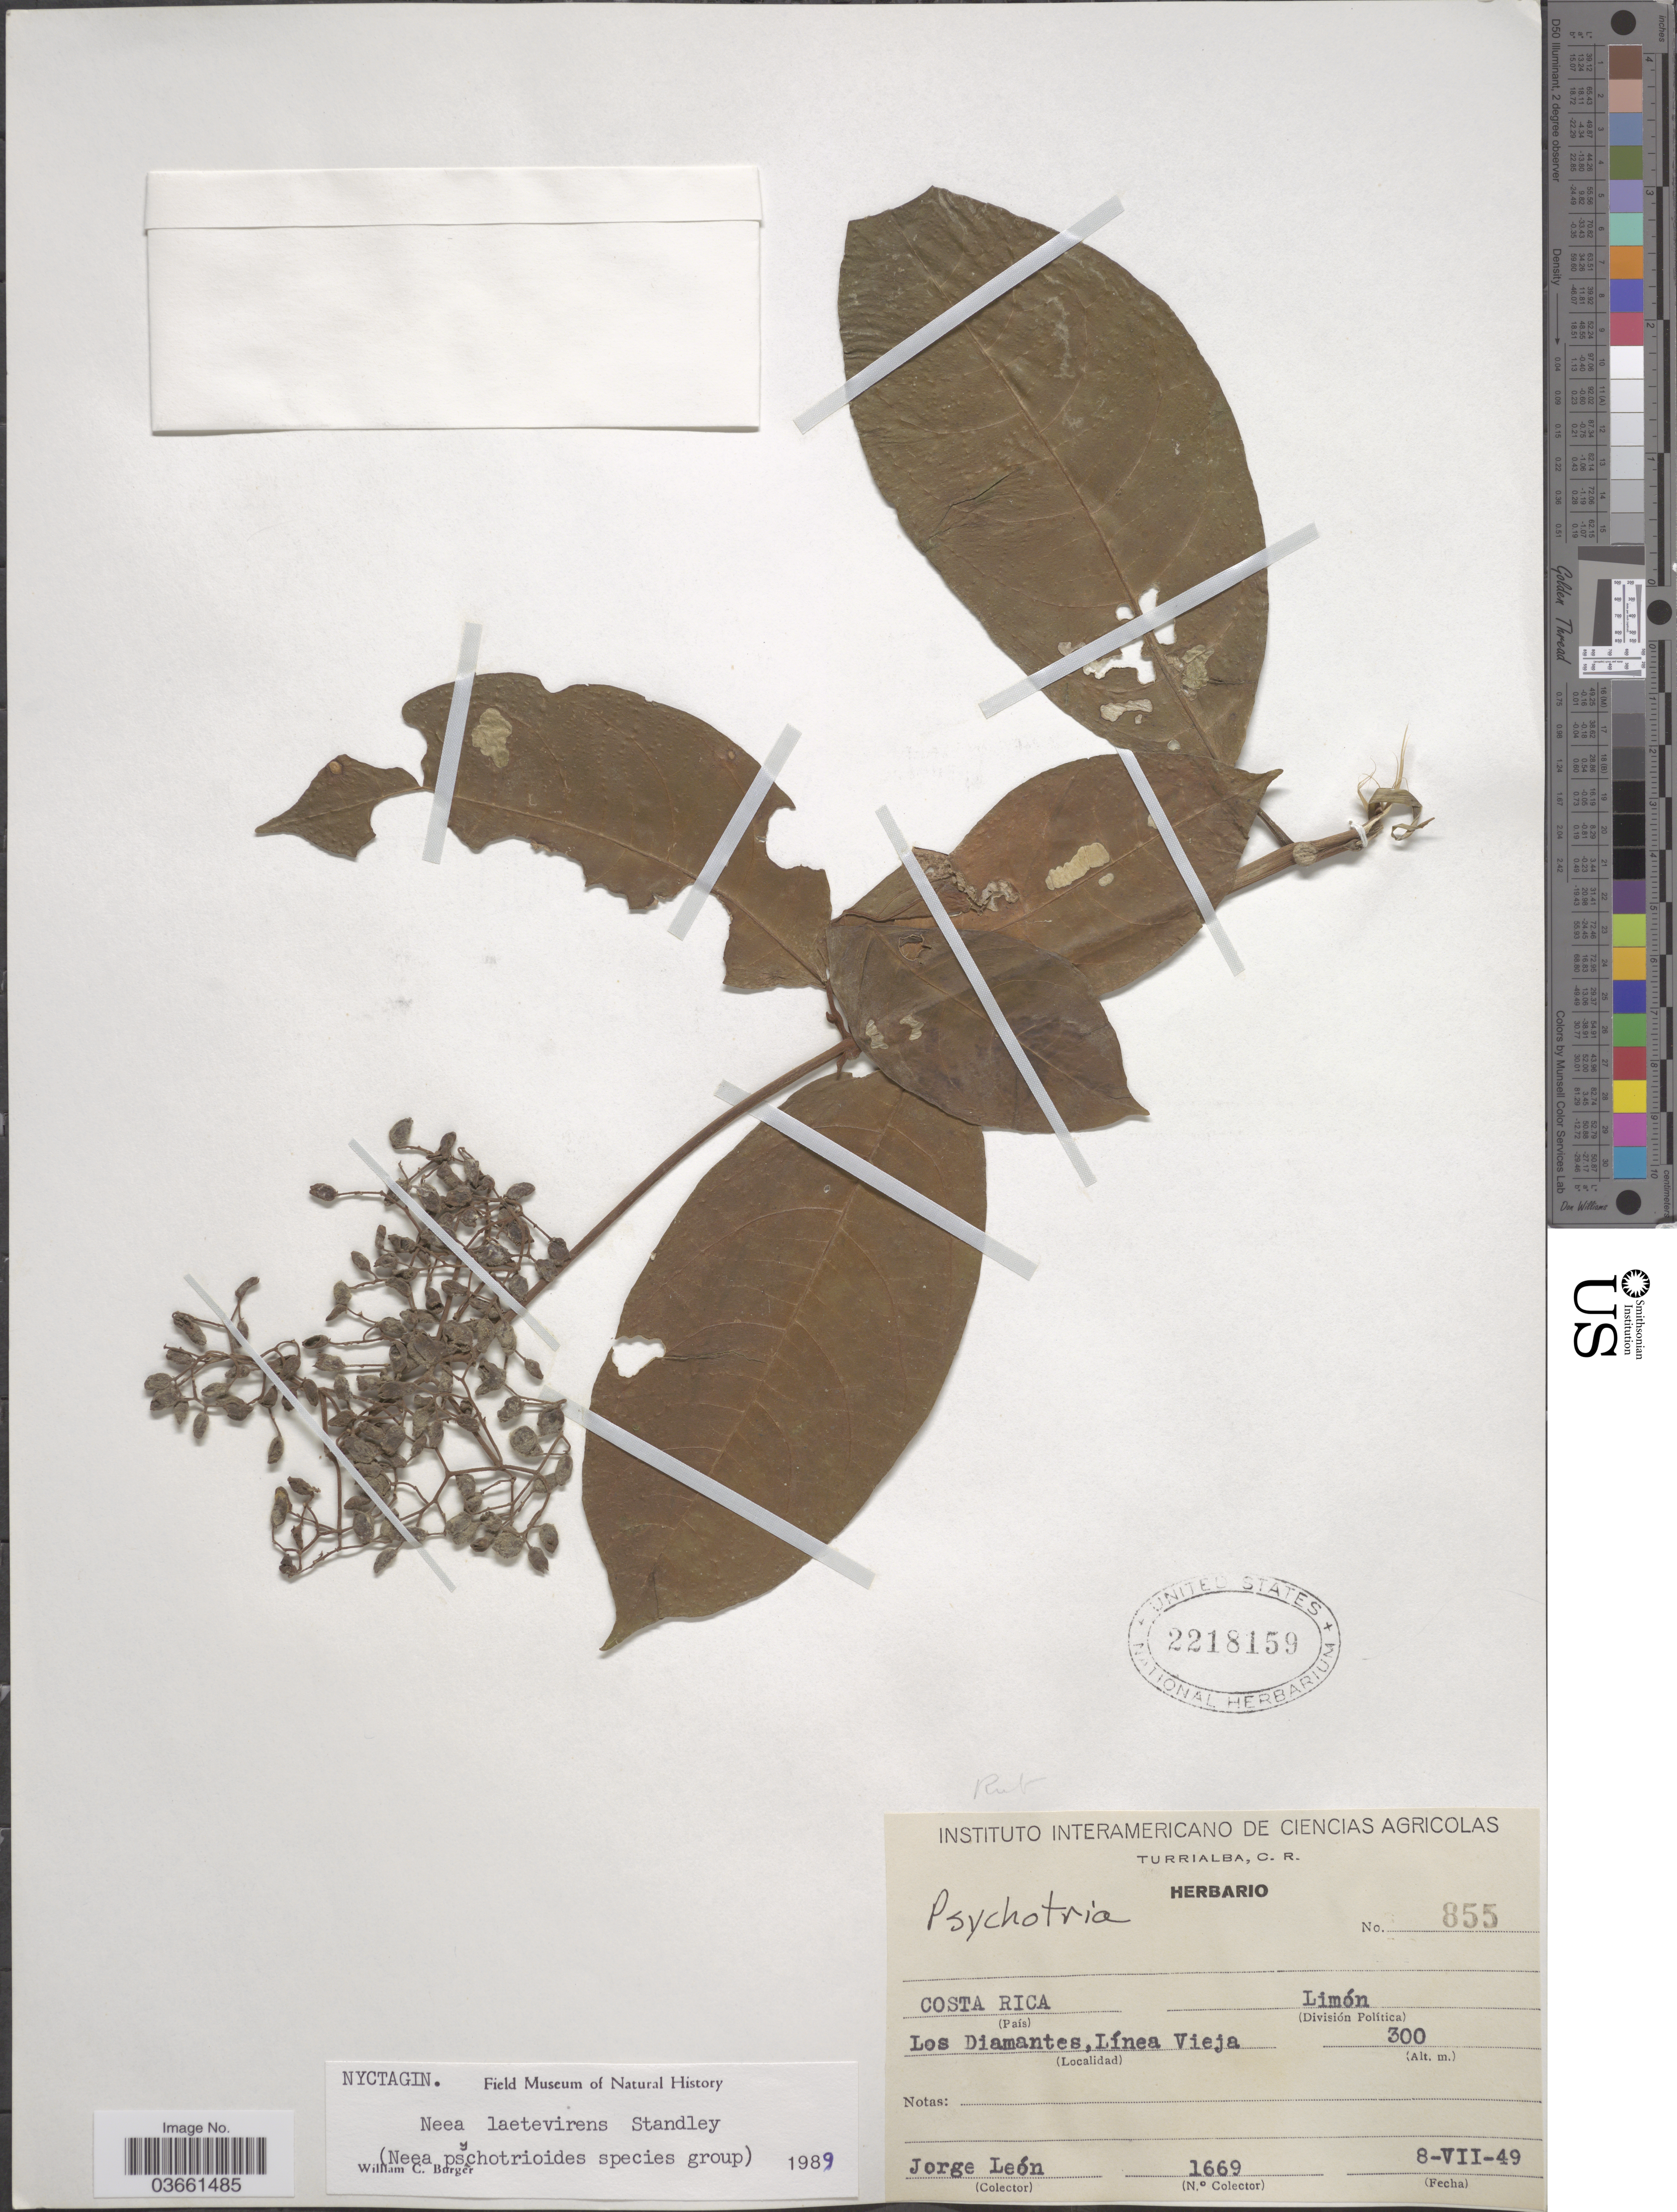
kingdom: Plantae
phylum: Tracheophyta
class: Magnoliopsida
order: Caryophyllales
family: Nyctaginaceae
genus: Neea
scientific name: Neea laetevirens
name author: Standl.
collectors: J. León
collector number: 1669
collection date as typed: Transcribed d/m/y: 8/7/49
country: Costa Rica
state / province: Limón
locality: Los Diamantes, Línea Vieja.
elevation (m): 300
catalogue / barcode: US 2218159